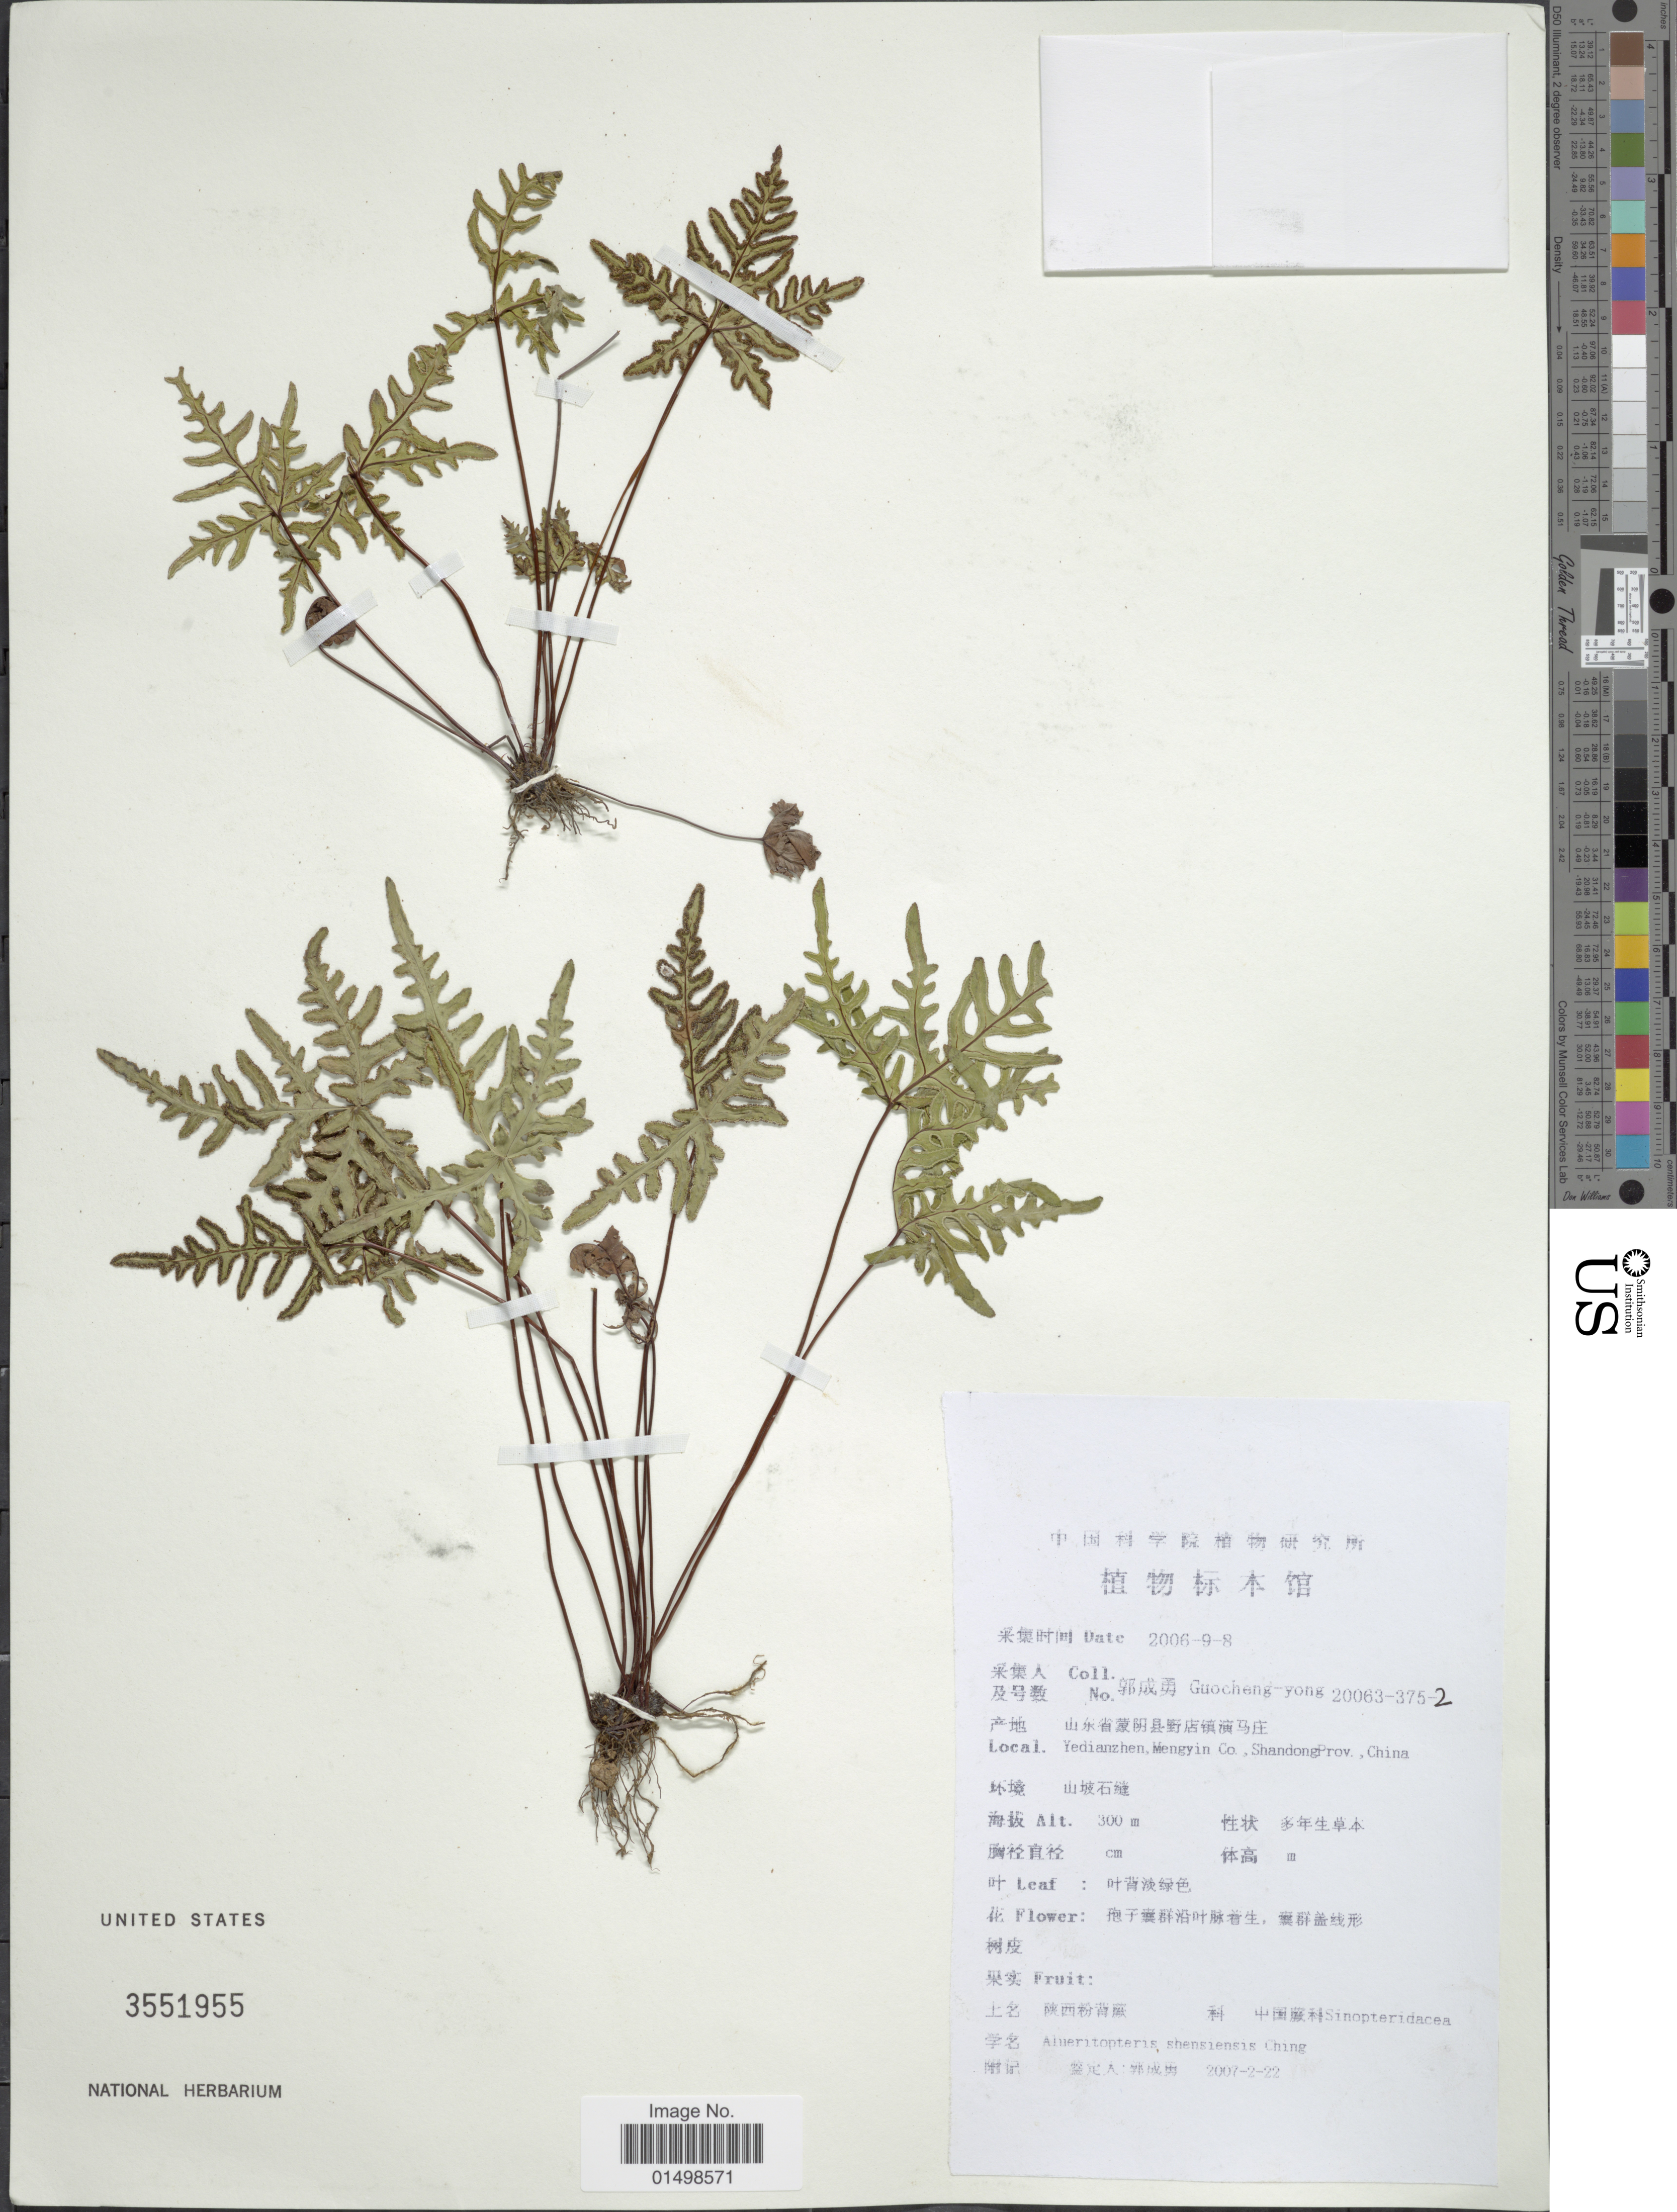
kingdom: Plantae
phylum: Tracheophyta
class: Polypodiopsida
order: Polypodiales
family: Pteridaceae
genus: Aleuritopteris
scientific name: Aleuritopteris shensiensis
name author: Ching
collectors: Guo cheng-yong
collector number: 20063-375-2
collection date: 2006-09-08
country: China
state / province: Shandong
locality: Yedianzhen, Mengyin Co., ShandongProv., China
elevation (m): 300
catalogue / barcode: US 3551955